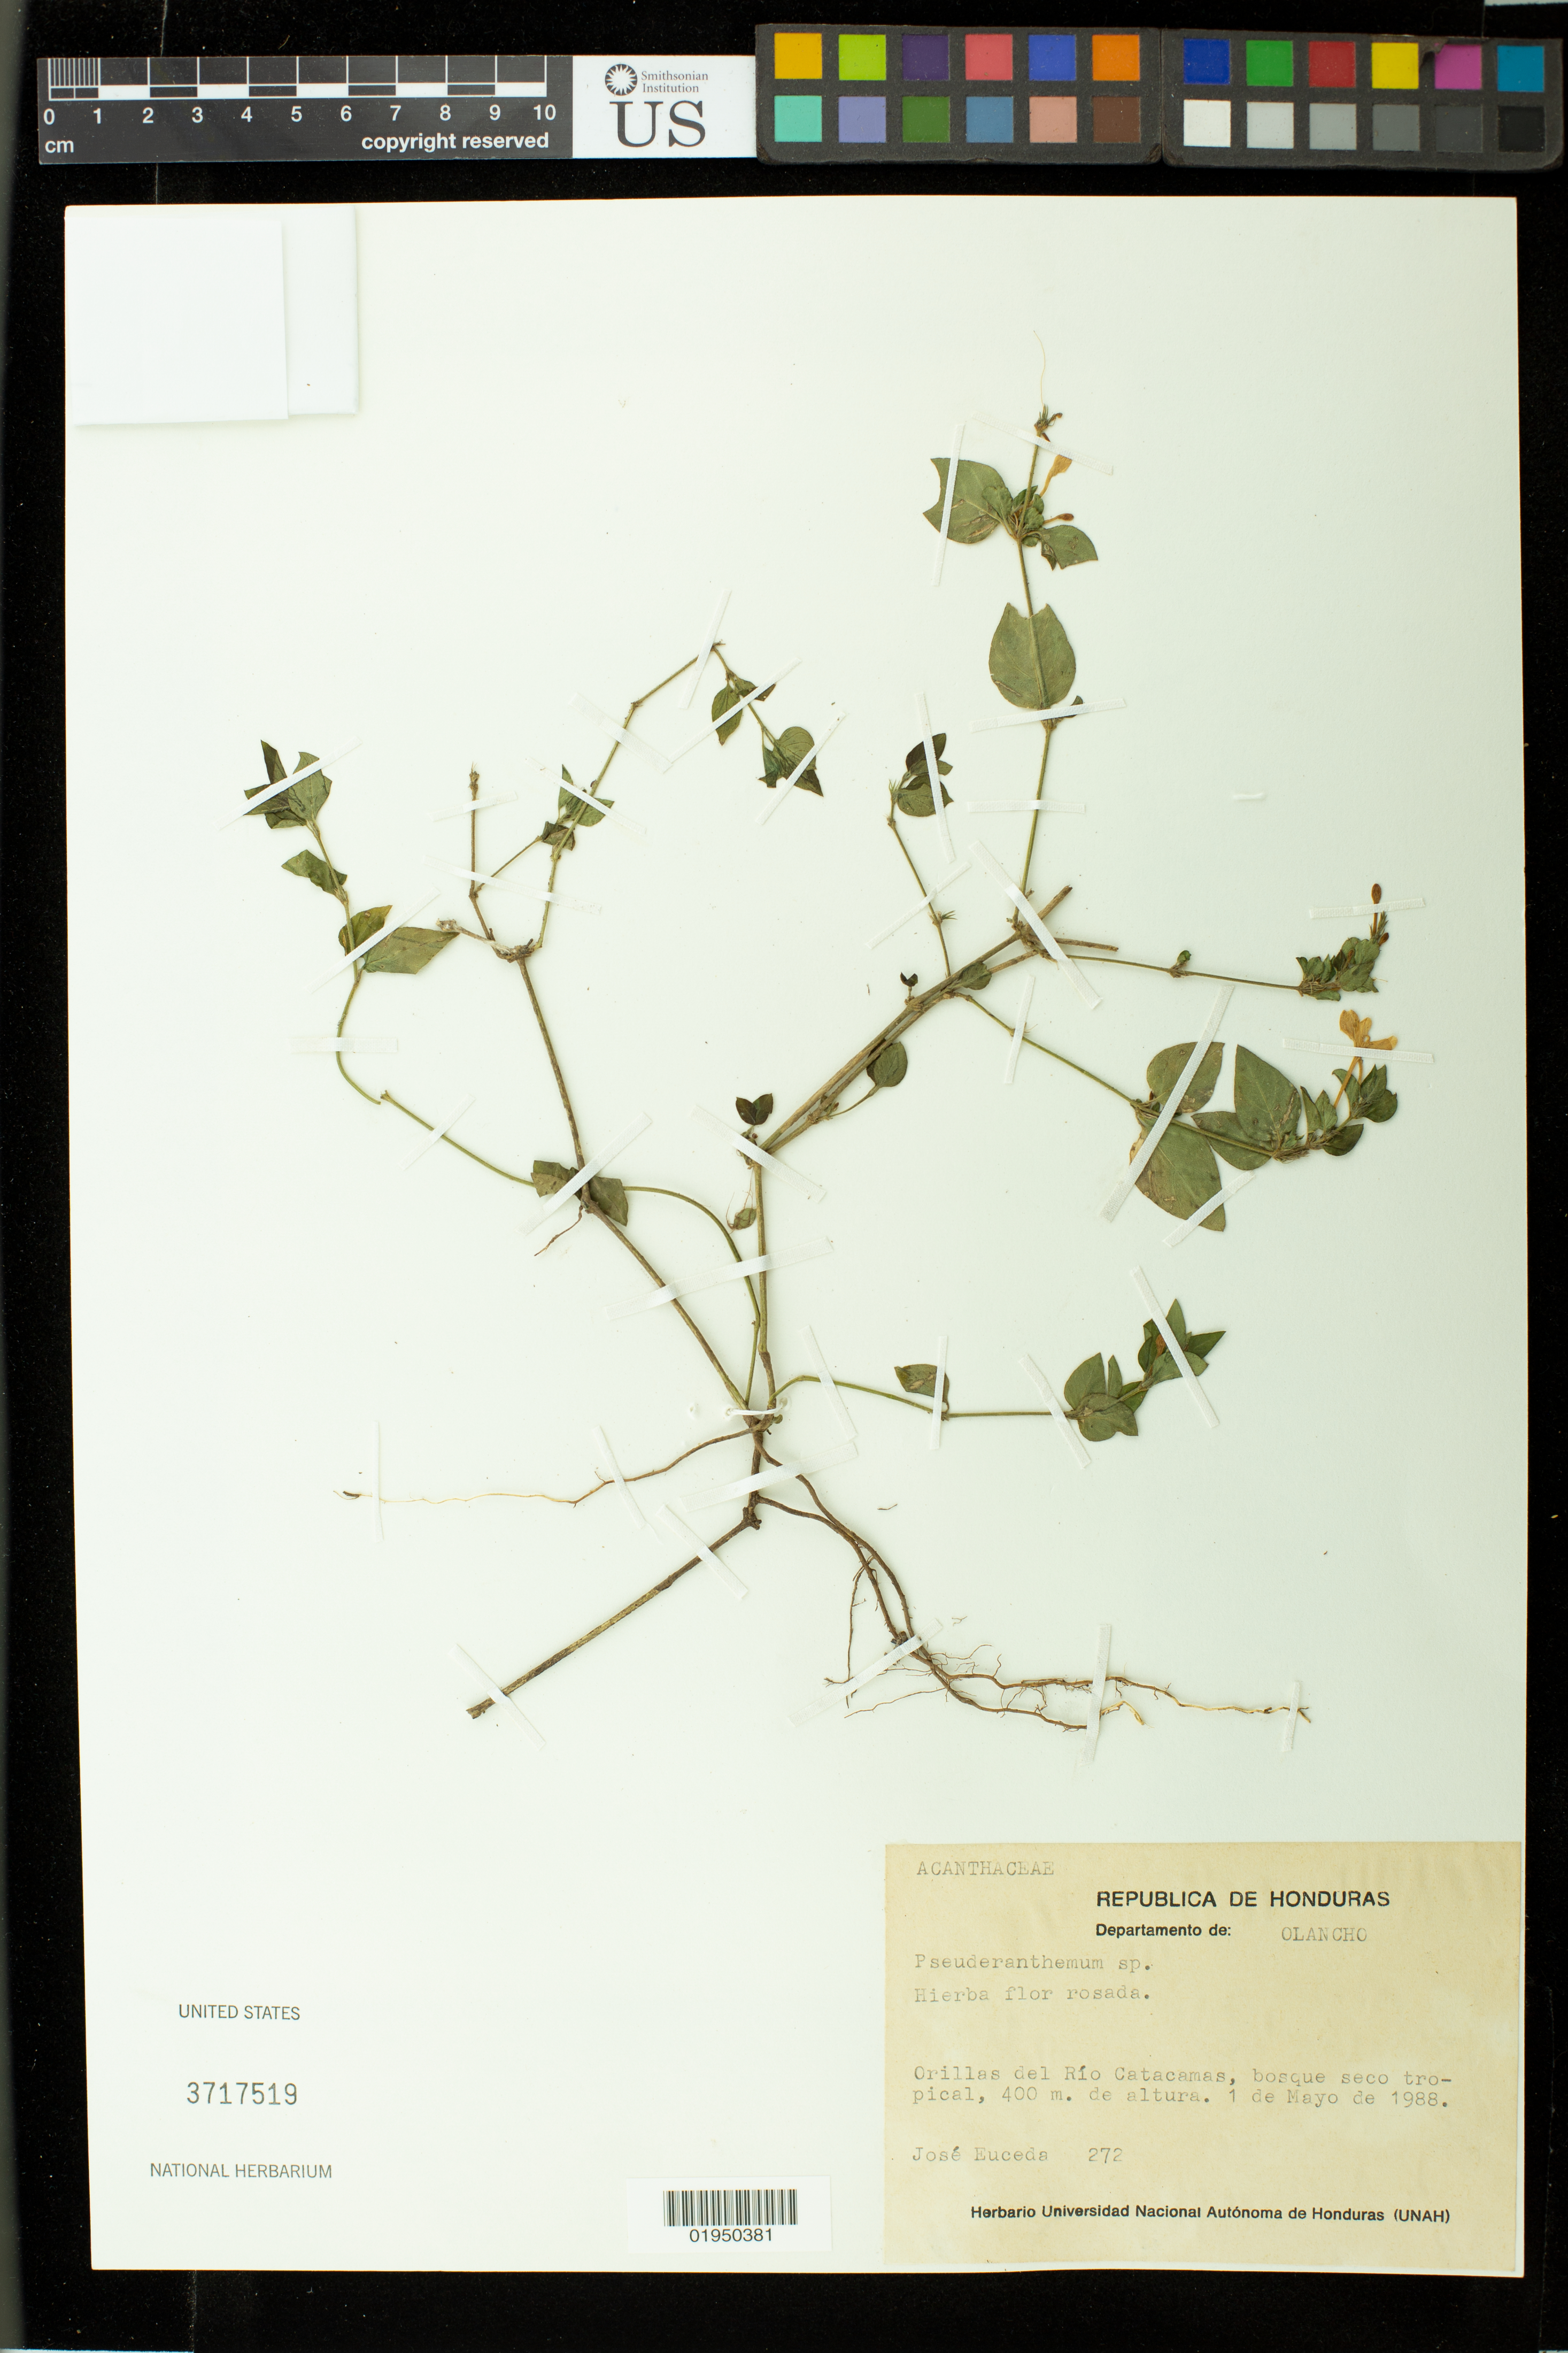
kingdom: Plantae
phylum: Tracheophyta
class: Magnoliopsida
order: Lamiales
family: Acanthaceae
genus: Pseuderanthemum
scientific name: Pseuderanthemum sp.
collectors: J. Eucede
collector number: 272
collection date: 1988-05-01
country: Honduras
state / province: Olancho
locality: Orillas del Rio Catacamas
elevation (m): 400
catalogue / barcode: US 3717519